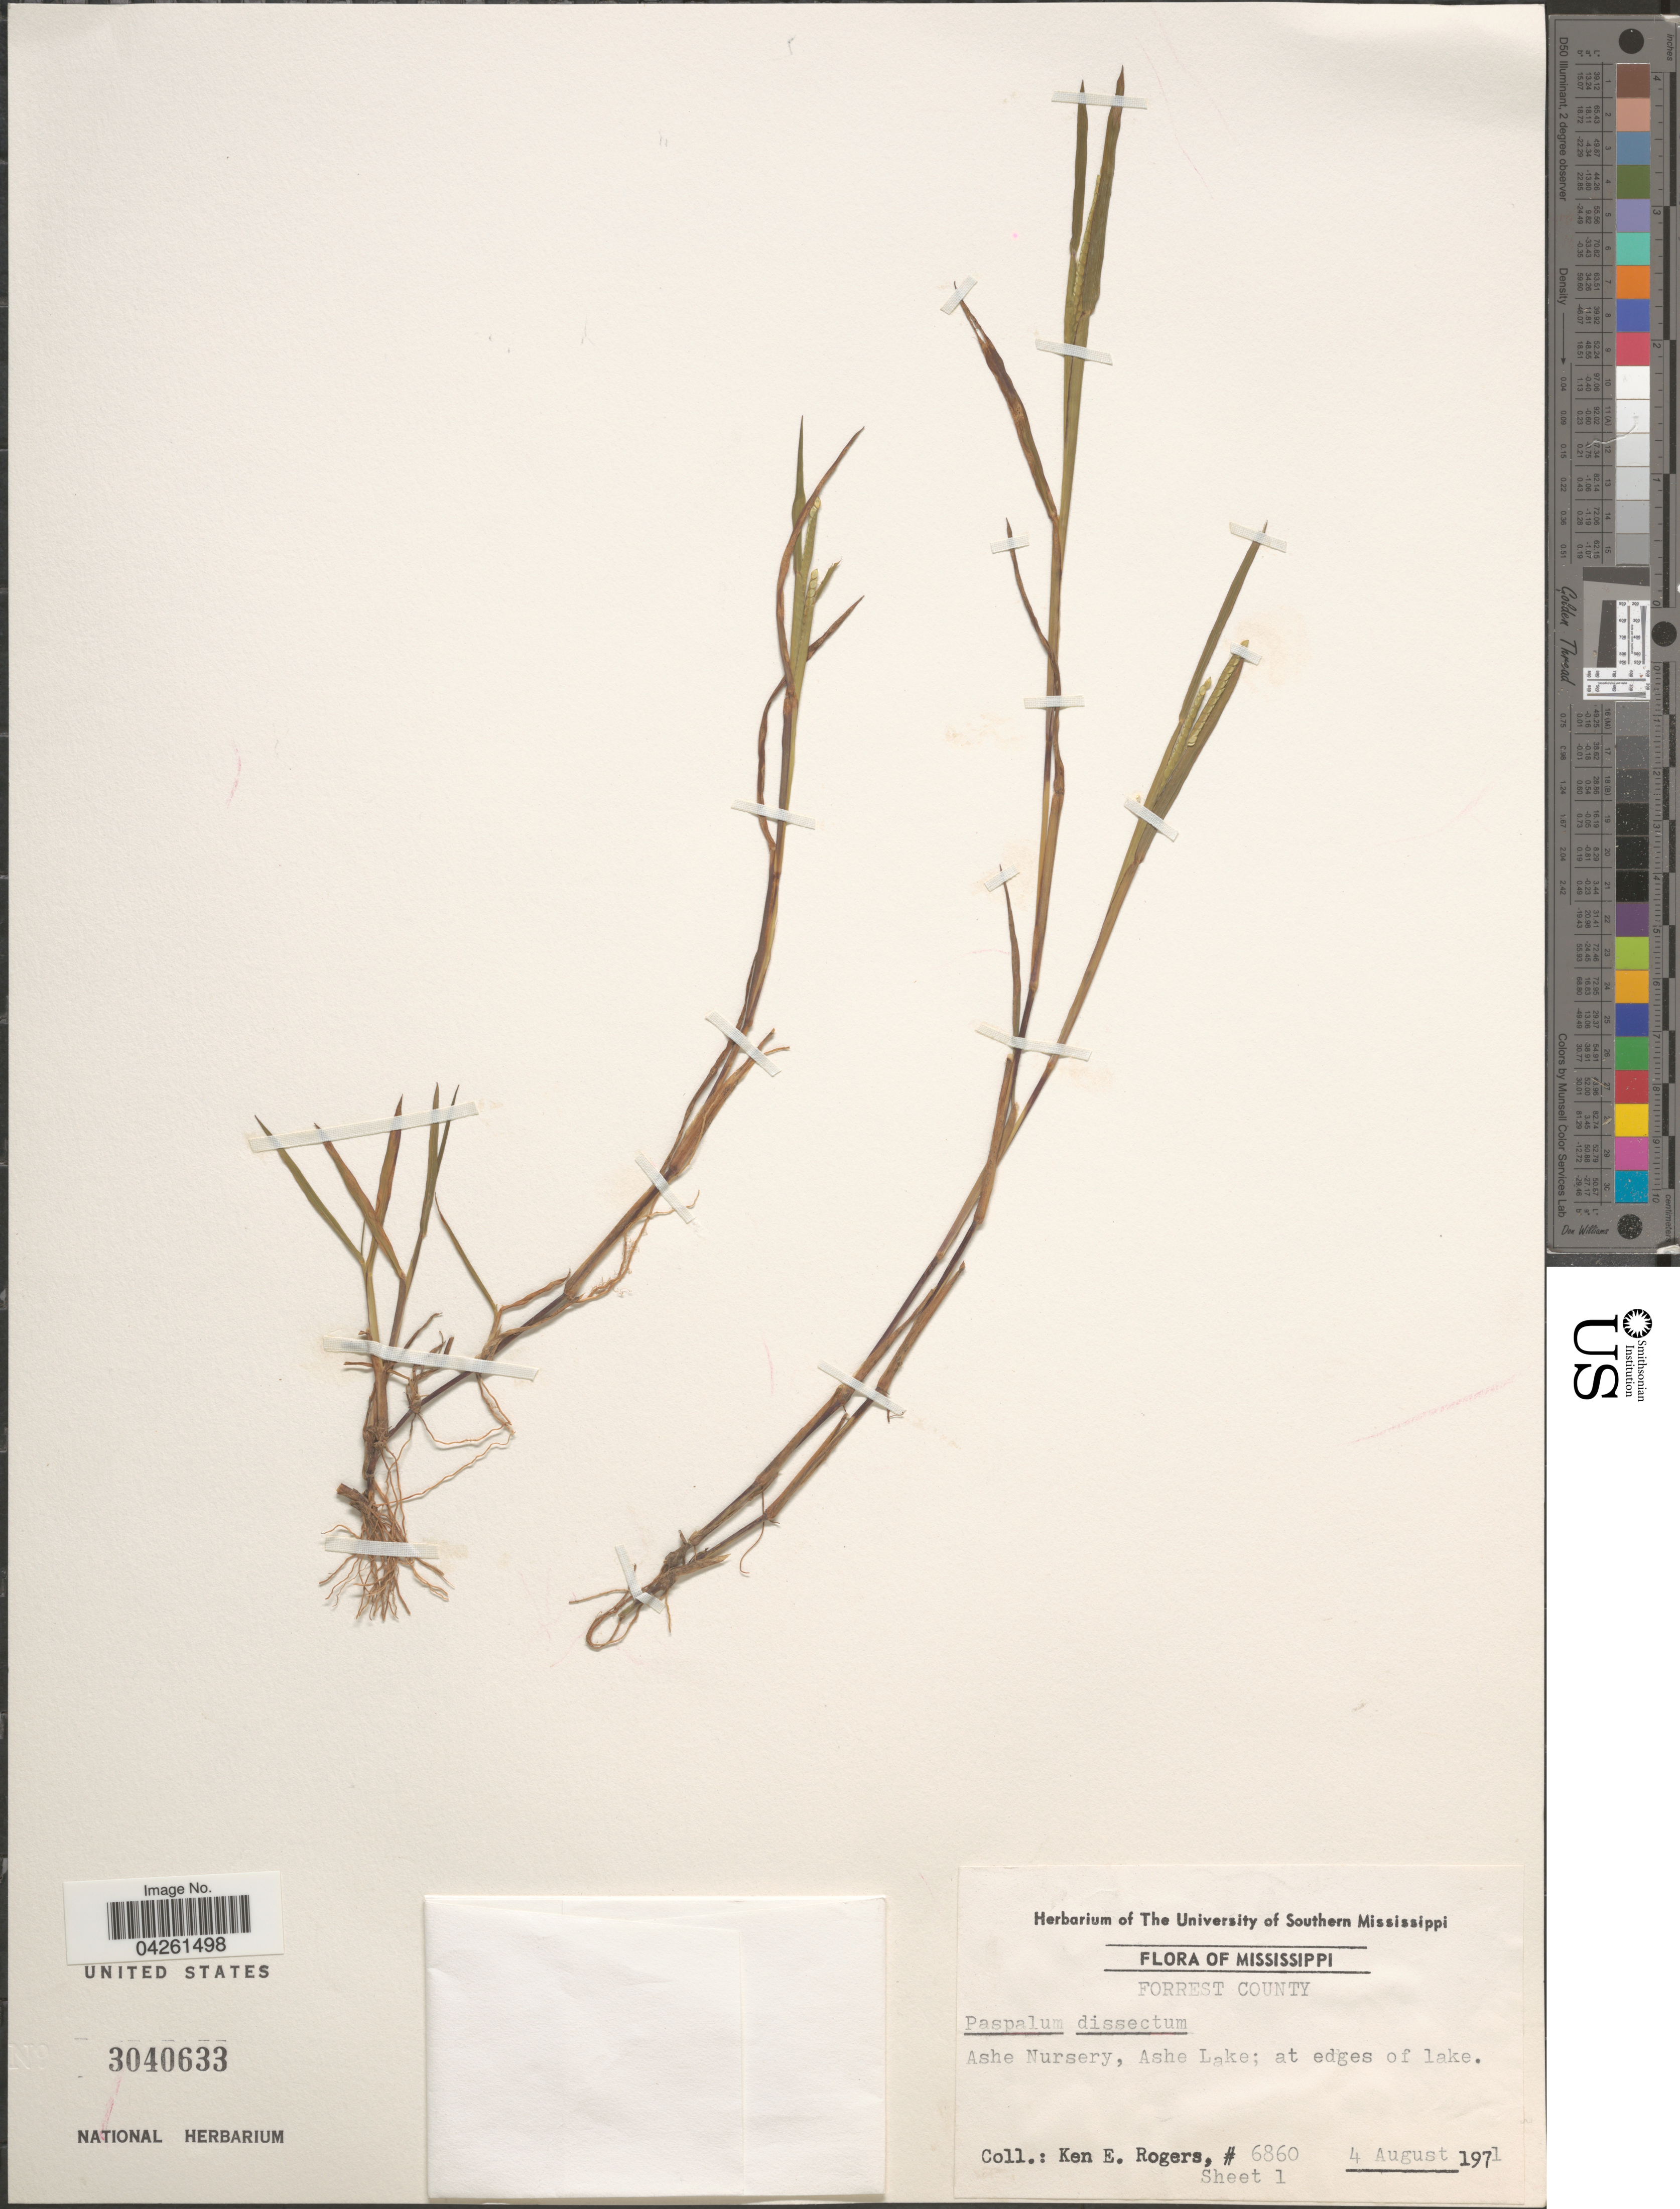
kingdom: Plantae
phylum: Tracheophyta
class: Liliopsida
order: Poales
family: Poaceae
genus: Paspalum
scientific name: Paspalum dissectum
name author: (L.) L.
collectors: K. Rogers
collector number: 6860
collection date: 1971-08-04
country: United States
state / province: Mississippi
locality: Forrest County. Ashe Nursery, Ashe Lake.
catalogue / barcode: US 3040633